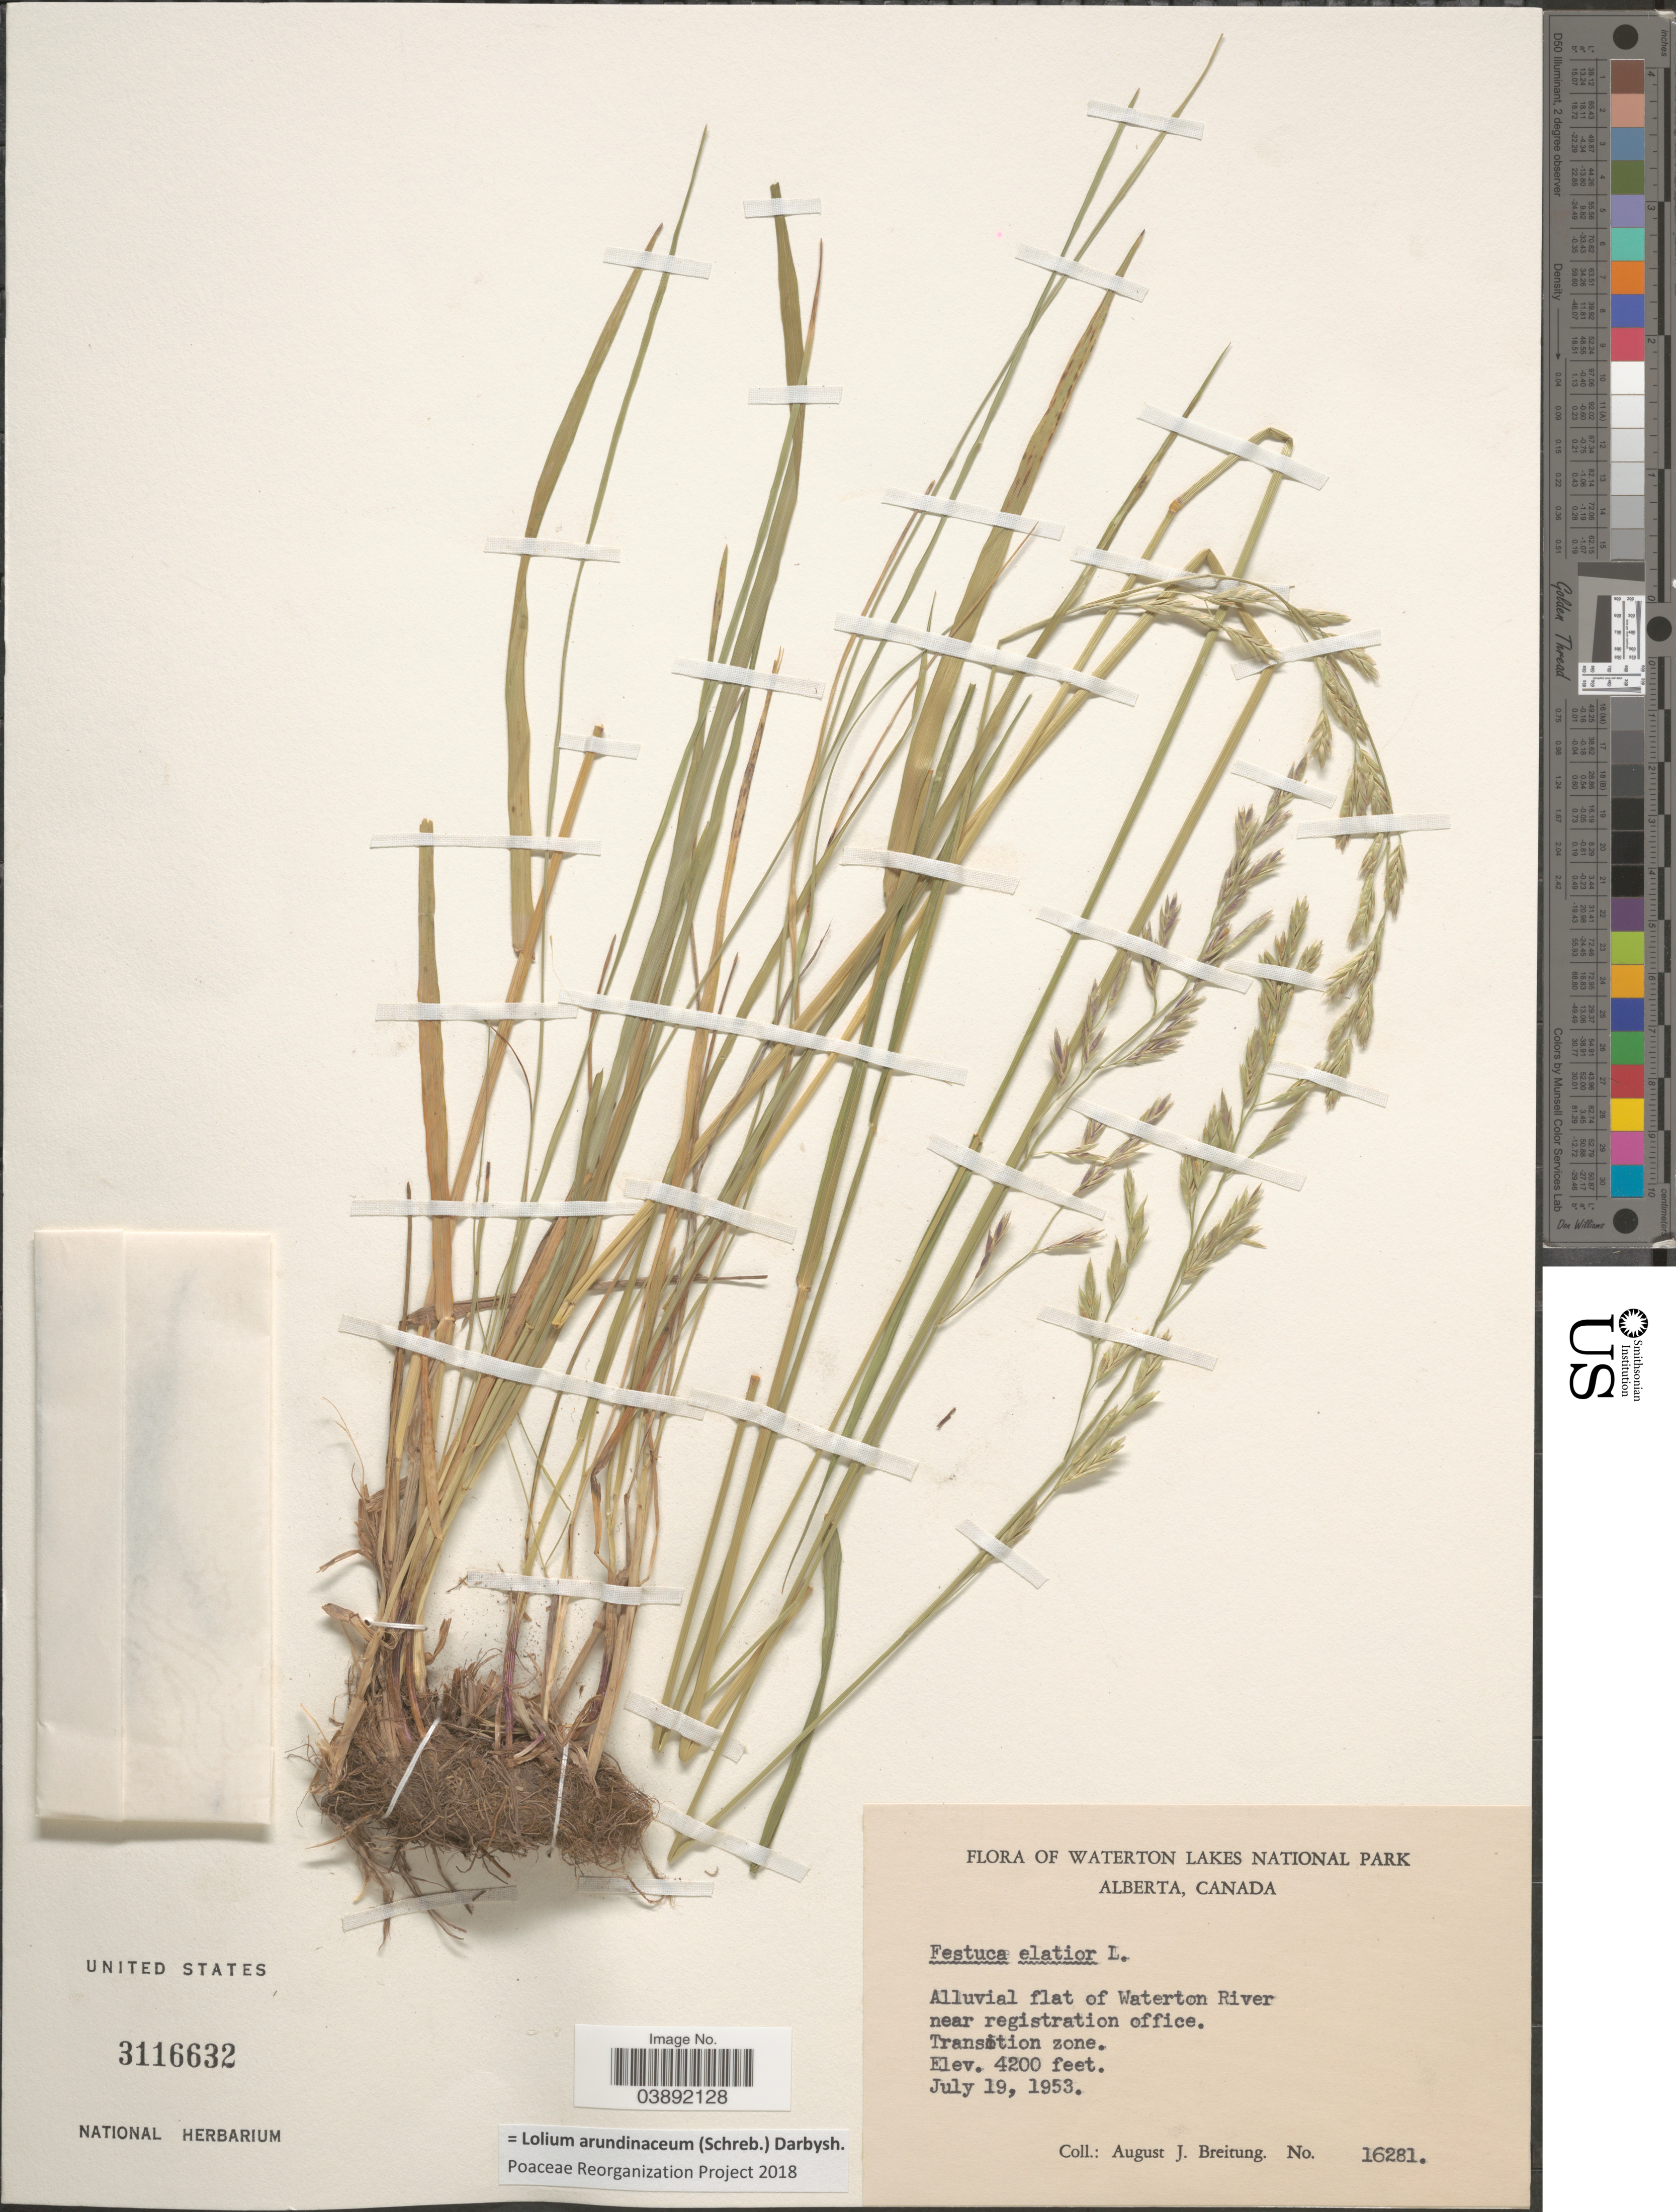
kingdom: Plantae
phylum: Tracheophyta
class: Liliopsida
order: Poales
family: Poaceae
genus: Lolium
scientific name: Lolium arundinaceum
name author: (Schreb.) Darbysh.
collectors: A. Breitung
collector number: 16281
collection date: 1953-07-19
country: Canada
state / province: Alberta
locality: Waterton Lakes National Park. Alluvial flat of Waterton River near resgistration office. Transition zone.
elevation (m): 1280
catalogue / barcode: US 3116632